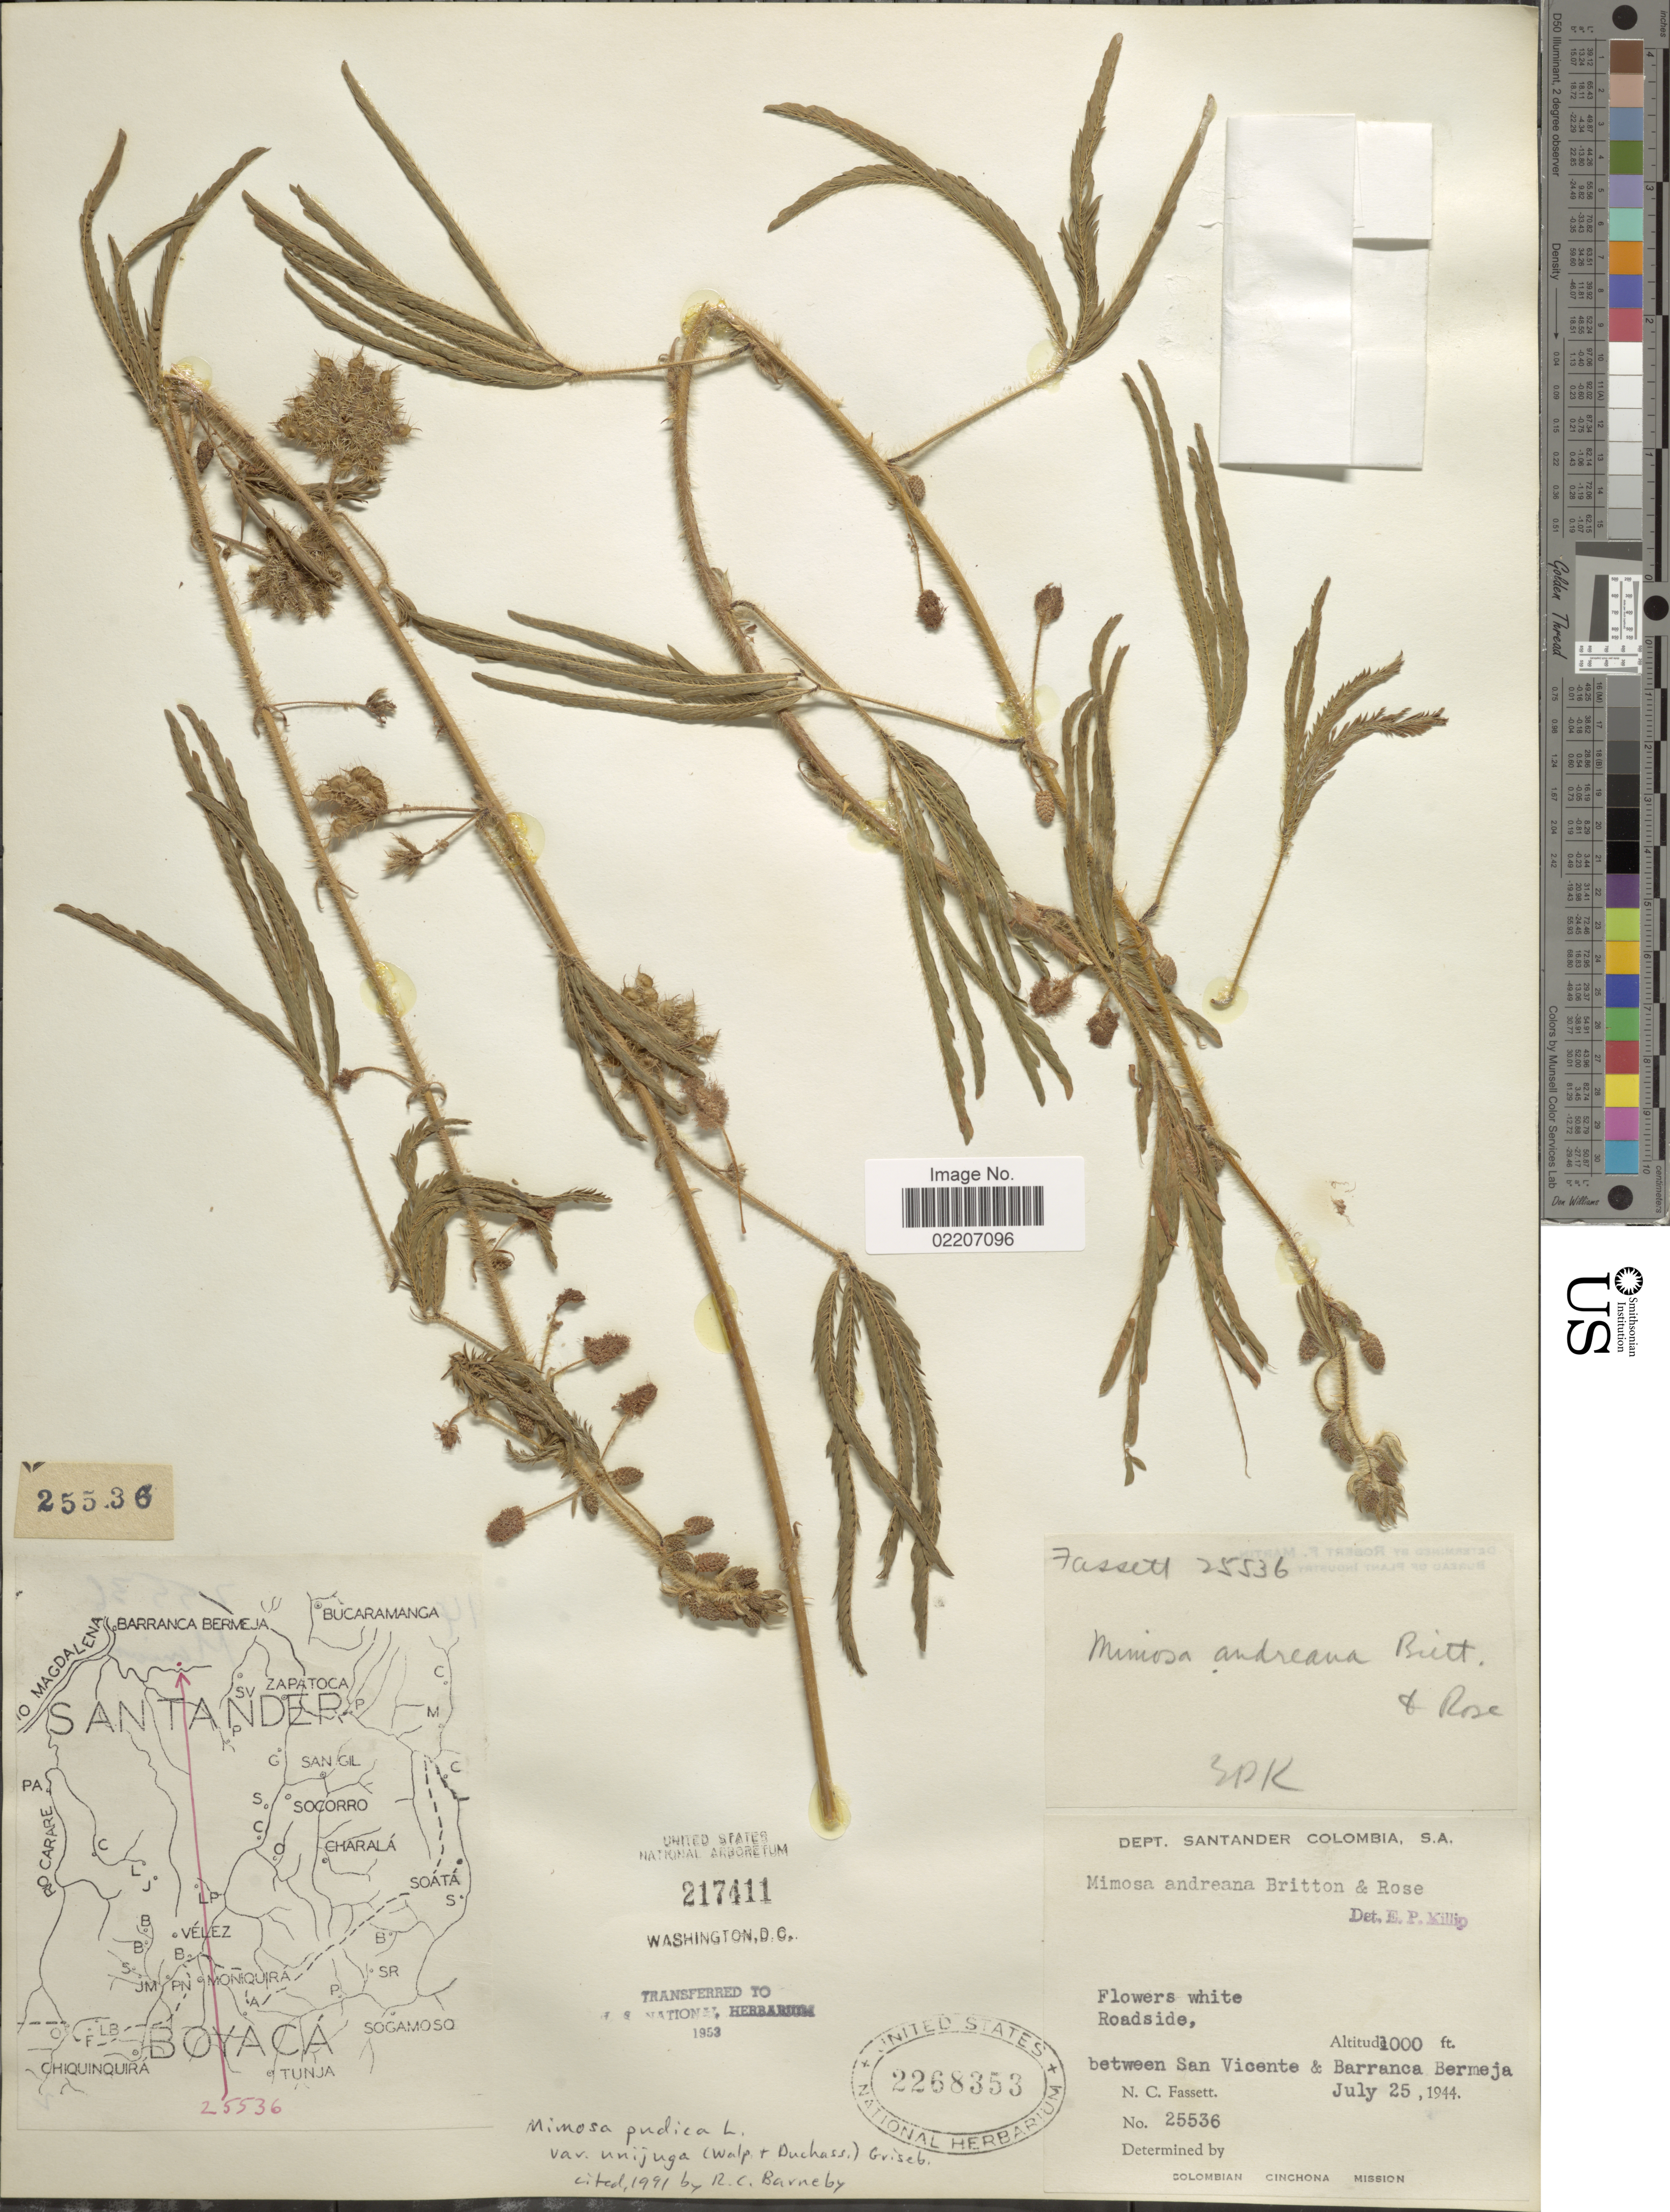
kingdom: Plantae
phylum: Tracheophyta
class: Magnoliopsida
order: Fabales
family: Fabaceae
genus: Mimosa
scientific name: Mimosa pudica var. unijuga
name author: (Walp. & Duchass.) Griseb.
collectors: N. C. Fassett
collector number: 25536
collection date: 1944-07-25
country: Colombia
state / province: Santander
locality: Dept. Santander Colombia, Between San Vicente & Barranca Bermeja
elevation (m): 305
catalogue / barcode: US 2268353